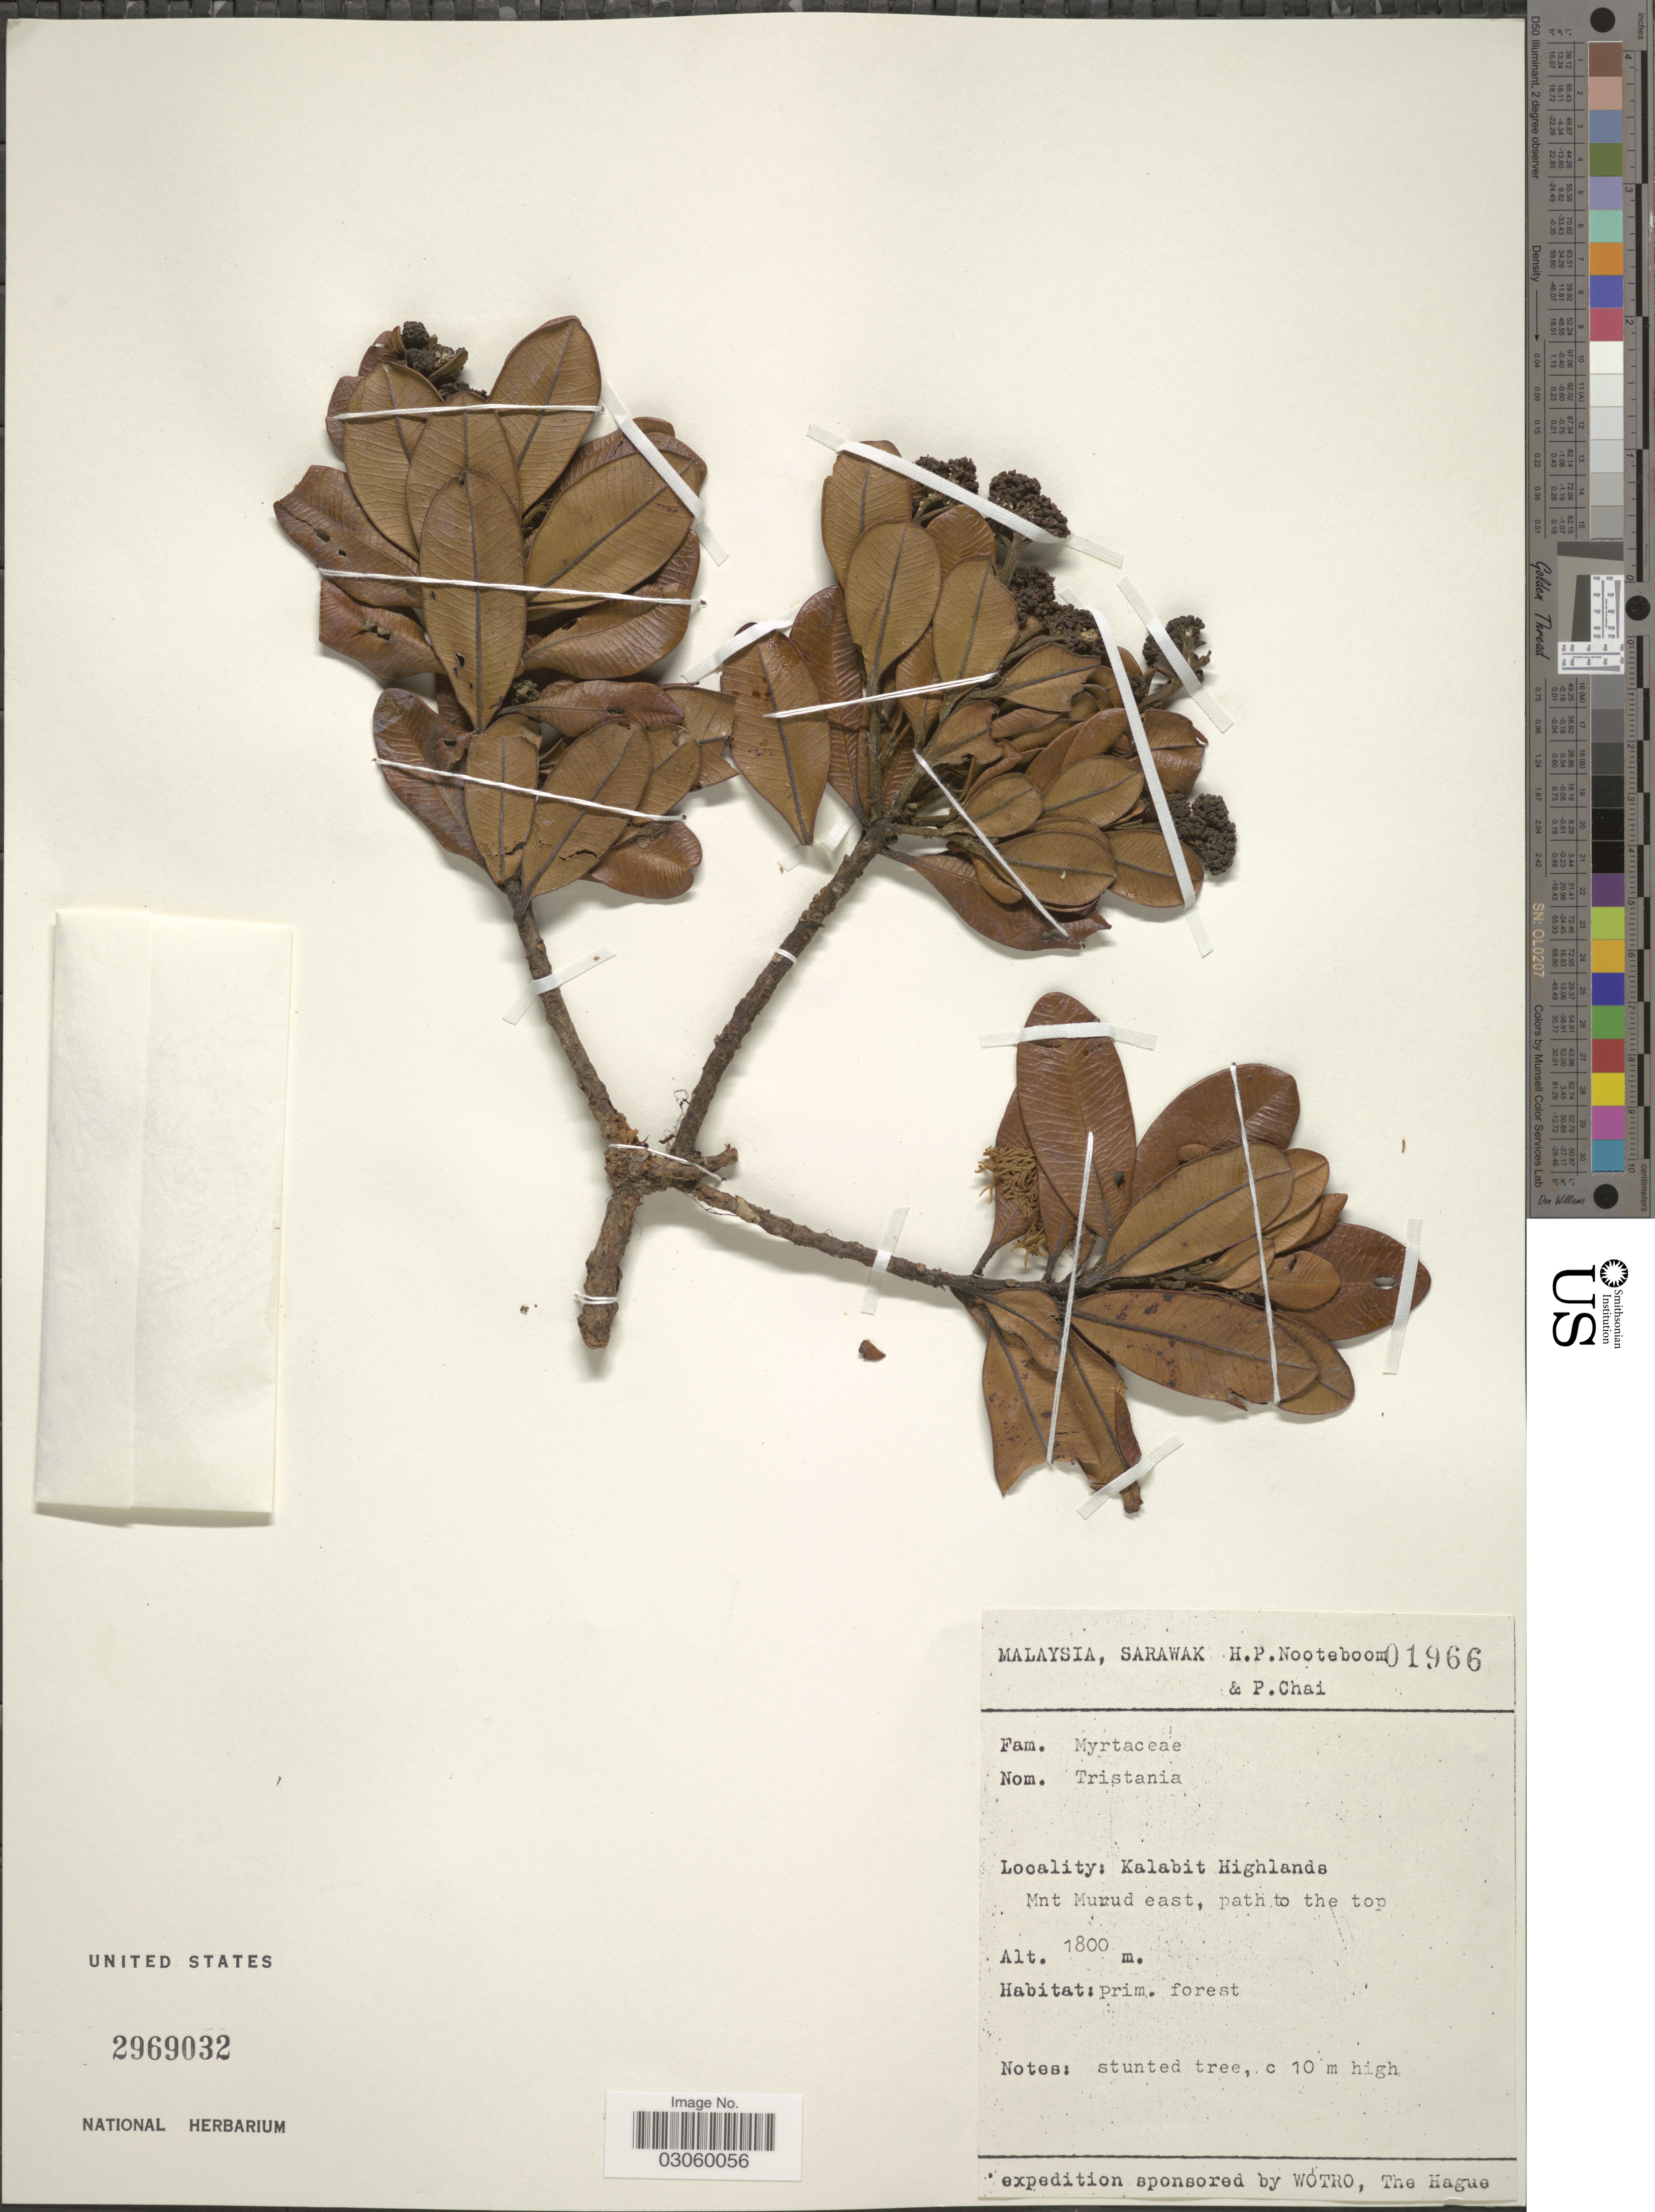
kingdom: Plantae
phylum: Tracheophyta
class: Magnoliopsida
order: Myrtales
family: Myrtaceae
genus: Tristaniopsis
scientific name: Tristaniopsis sp.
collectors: H. P. Nooteboom & P. Chai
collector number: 01966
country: Malaysia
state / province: Sarawak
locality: Kalabit Highlands, Mnt Murud east, path to the top.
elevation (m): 1800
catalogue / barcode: US 2969032